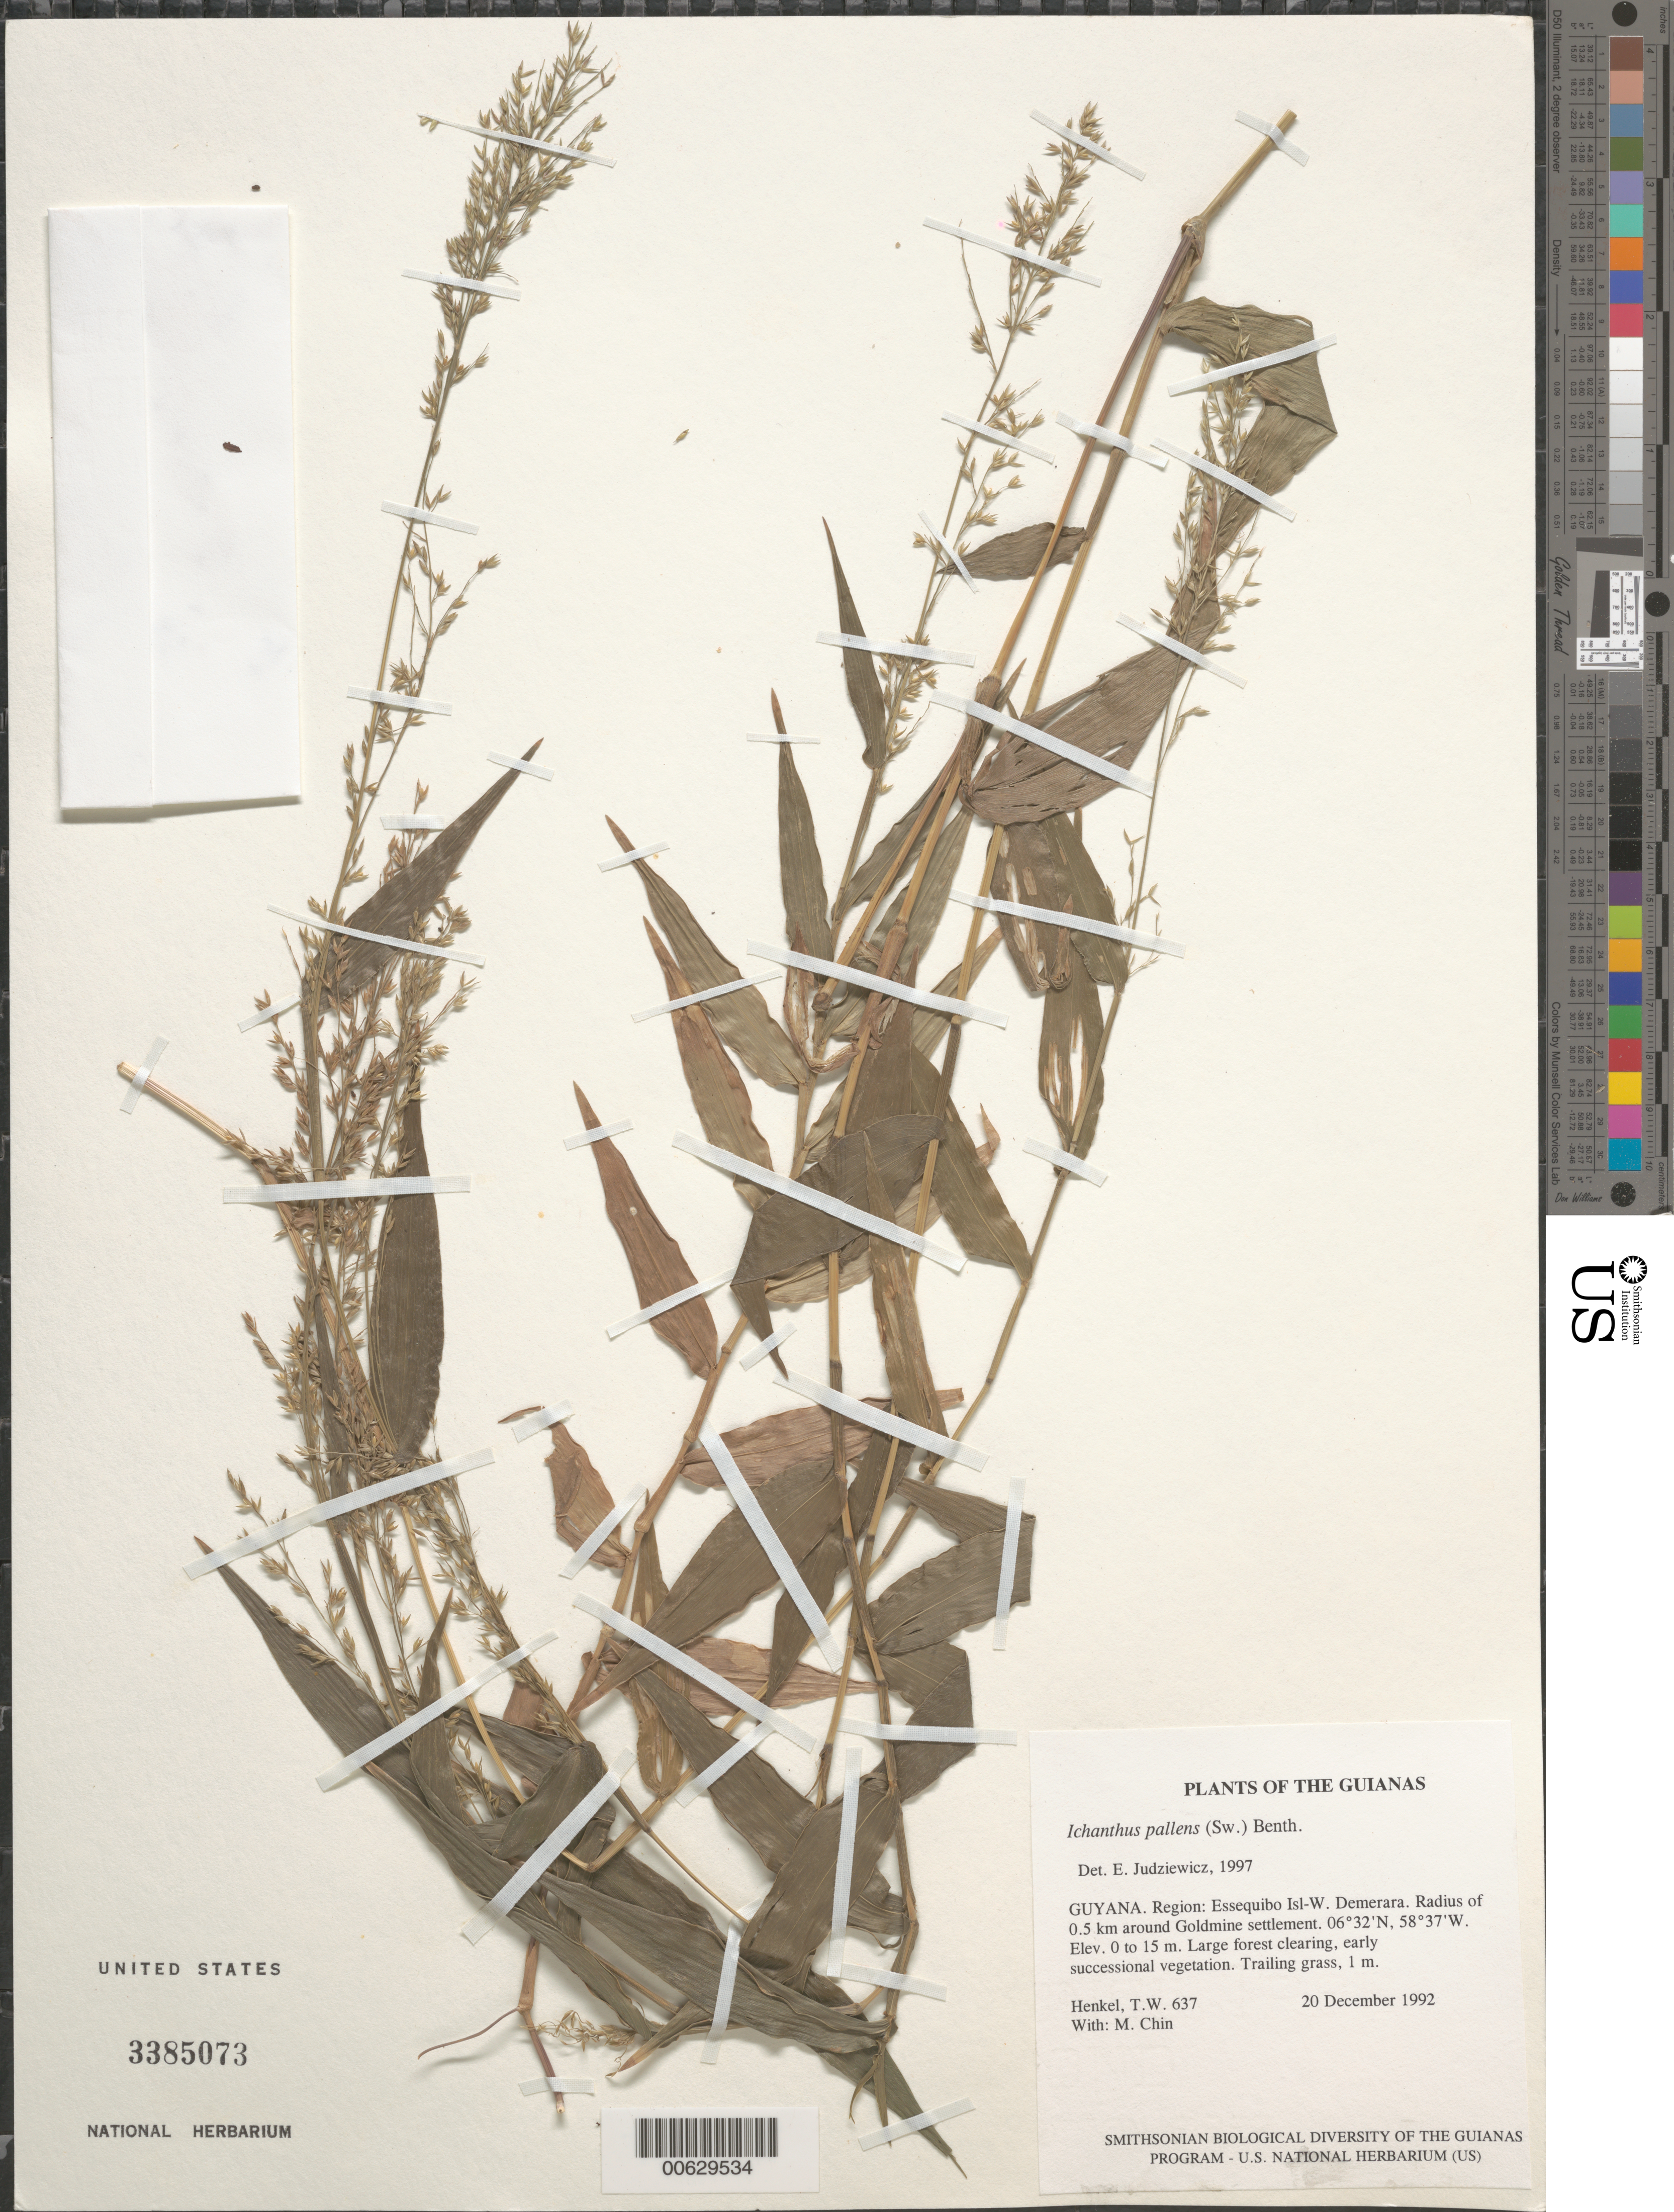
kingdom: Plantae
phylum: Tracheophyta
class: Liliopsida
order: Poales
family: Poaceae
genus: Ichnanthus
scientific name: Ichnanthus pallens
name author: (Sw.) Munro ex Benth.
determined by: Judziewicz, E. J.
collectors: T. Henkel & M. Chin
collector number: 637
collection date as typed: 20 December 1992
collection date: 1992-12-20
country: Guyana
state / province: Essequibo Isl-W. Demerara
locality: Radius of 0.5 km around Goldmine settlement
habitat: Large forest clearing, early successional vegetation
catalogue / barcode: US 3385073